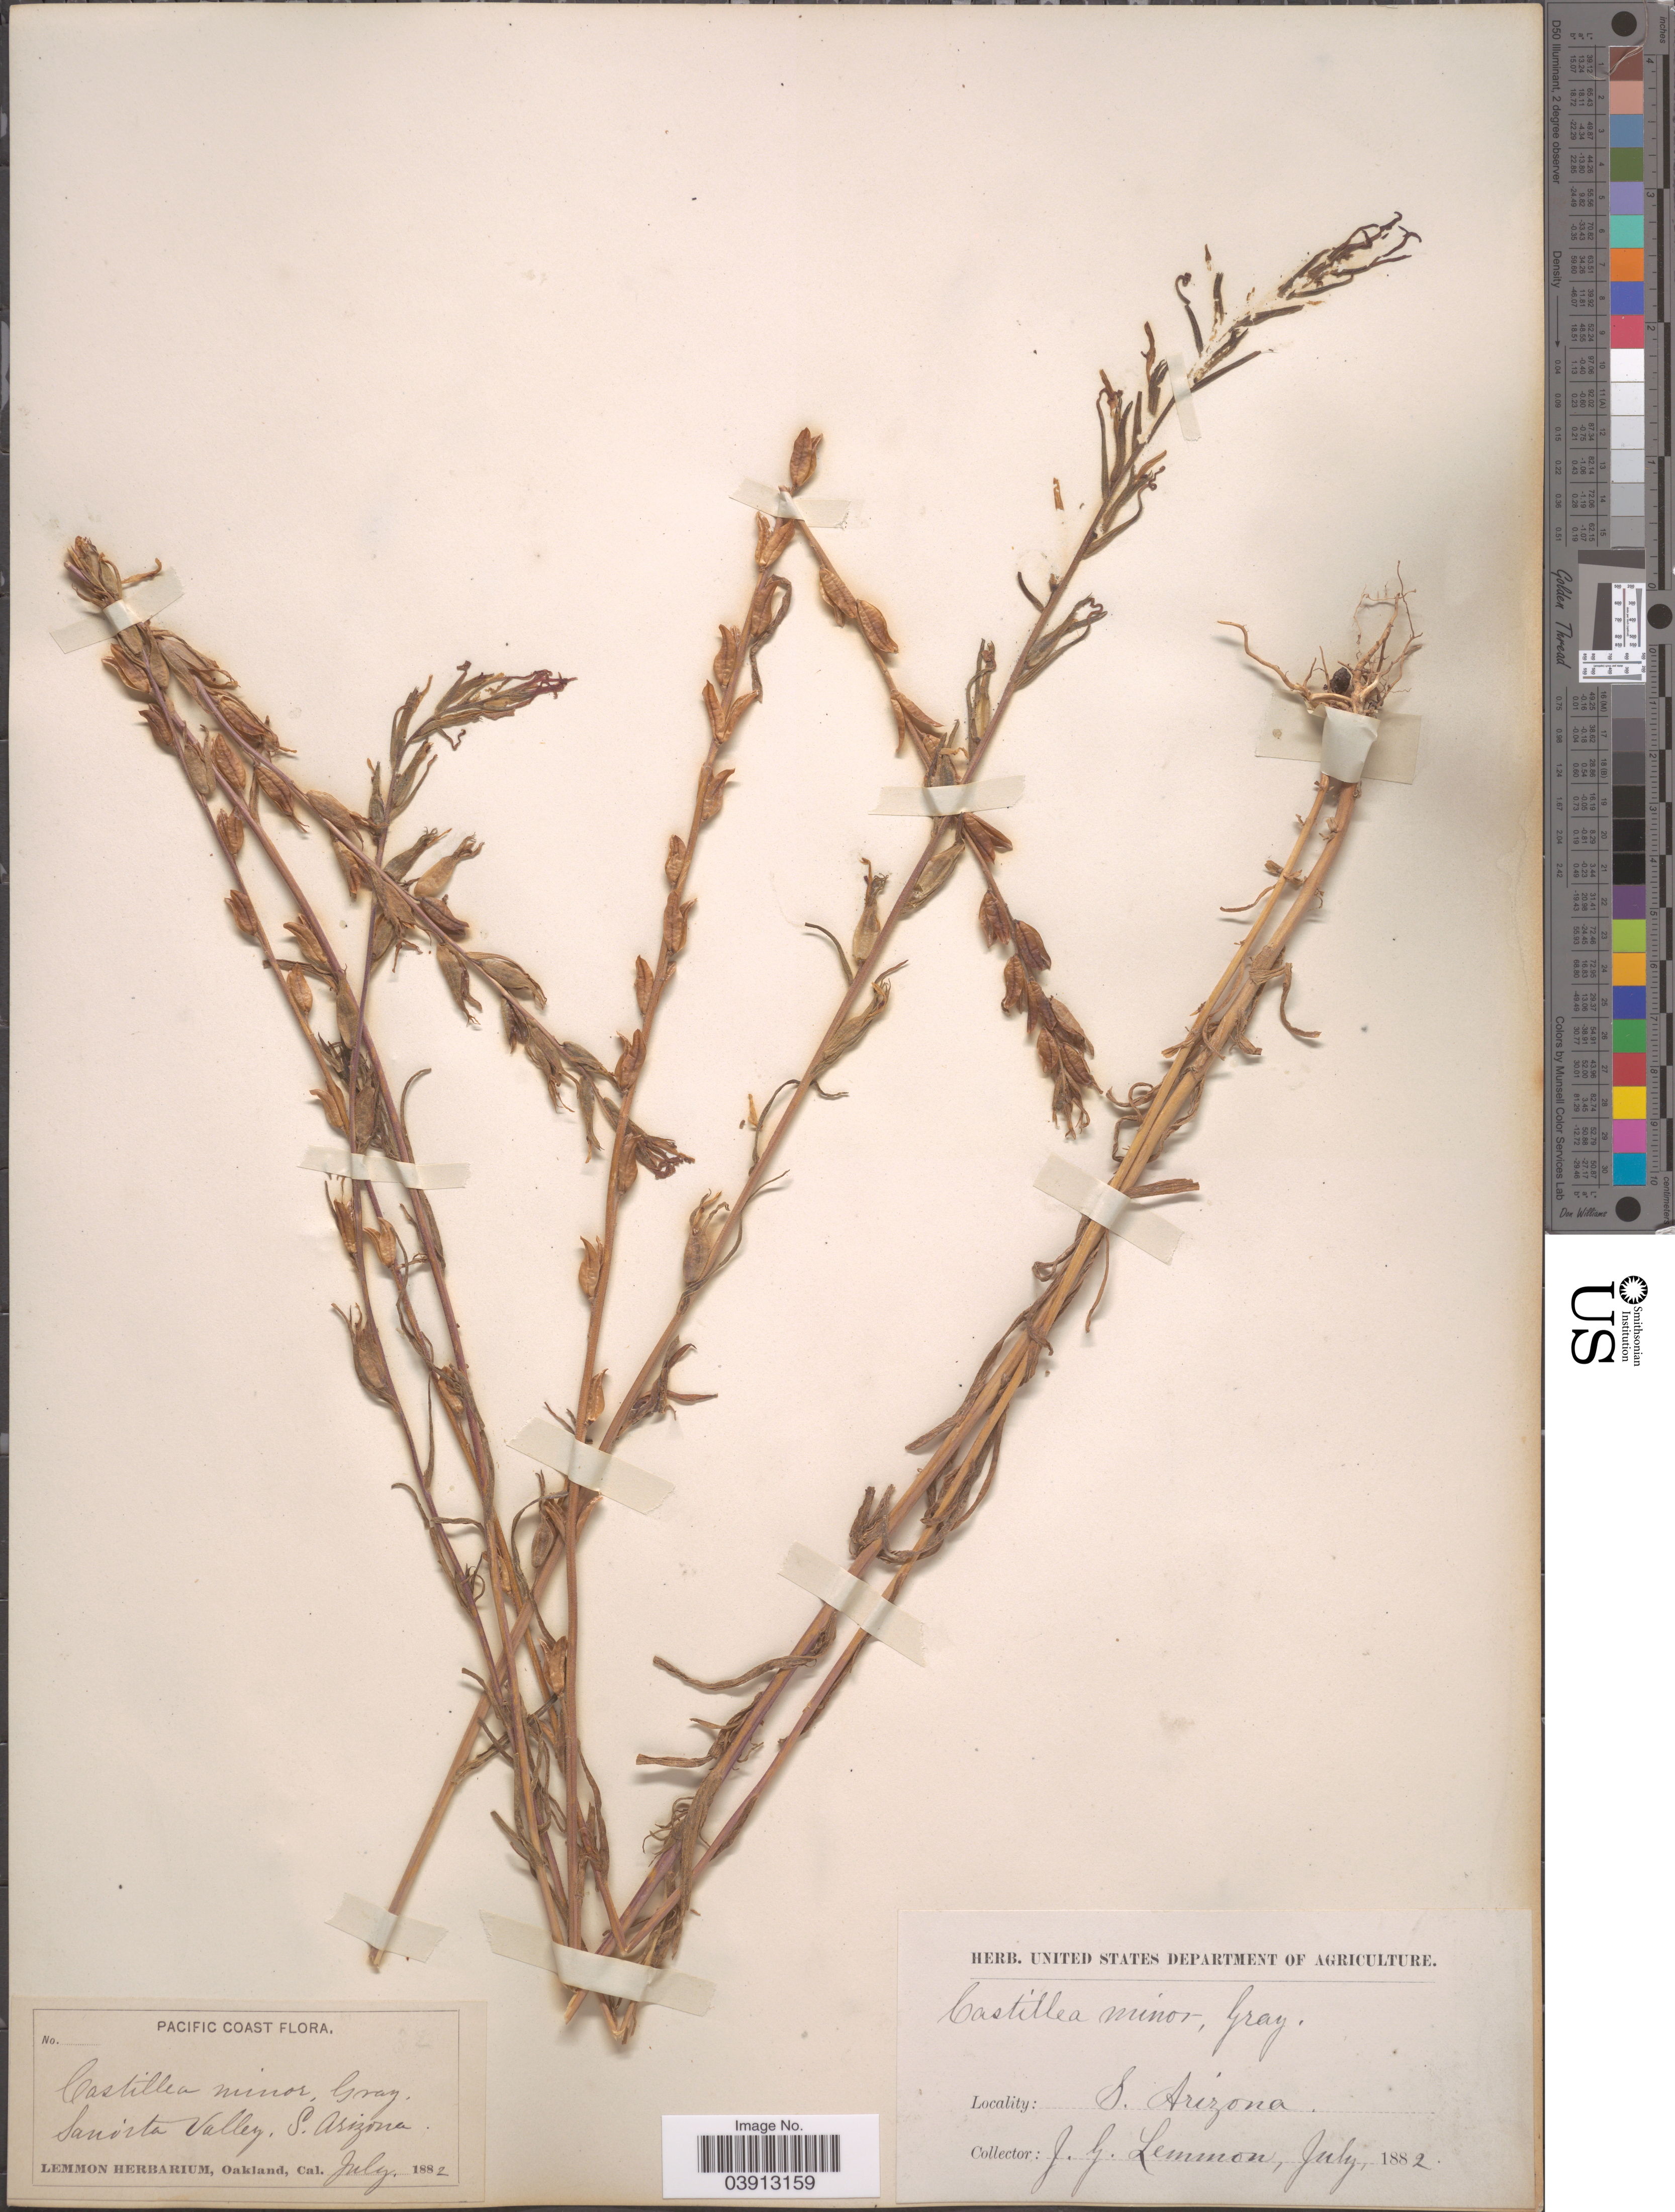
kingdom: Plantae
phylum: Tracheophyta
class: Magnoliopsida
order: Lamiales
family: Orobanchaceae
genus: Castilleja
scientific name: Castilleja minor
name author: A. Gray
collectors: J. Lemmon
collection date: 1882-07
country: United States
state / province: Arizona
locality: Pacific Coast. Sanoita Valley, S. Arizona.